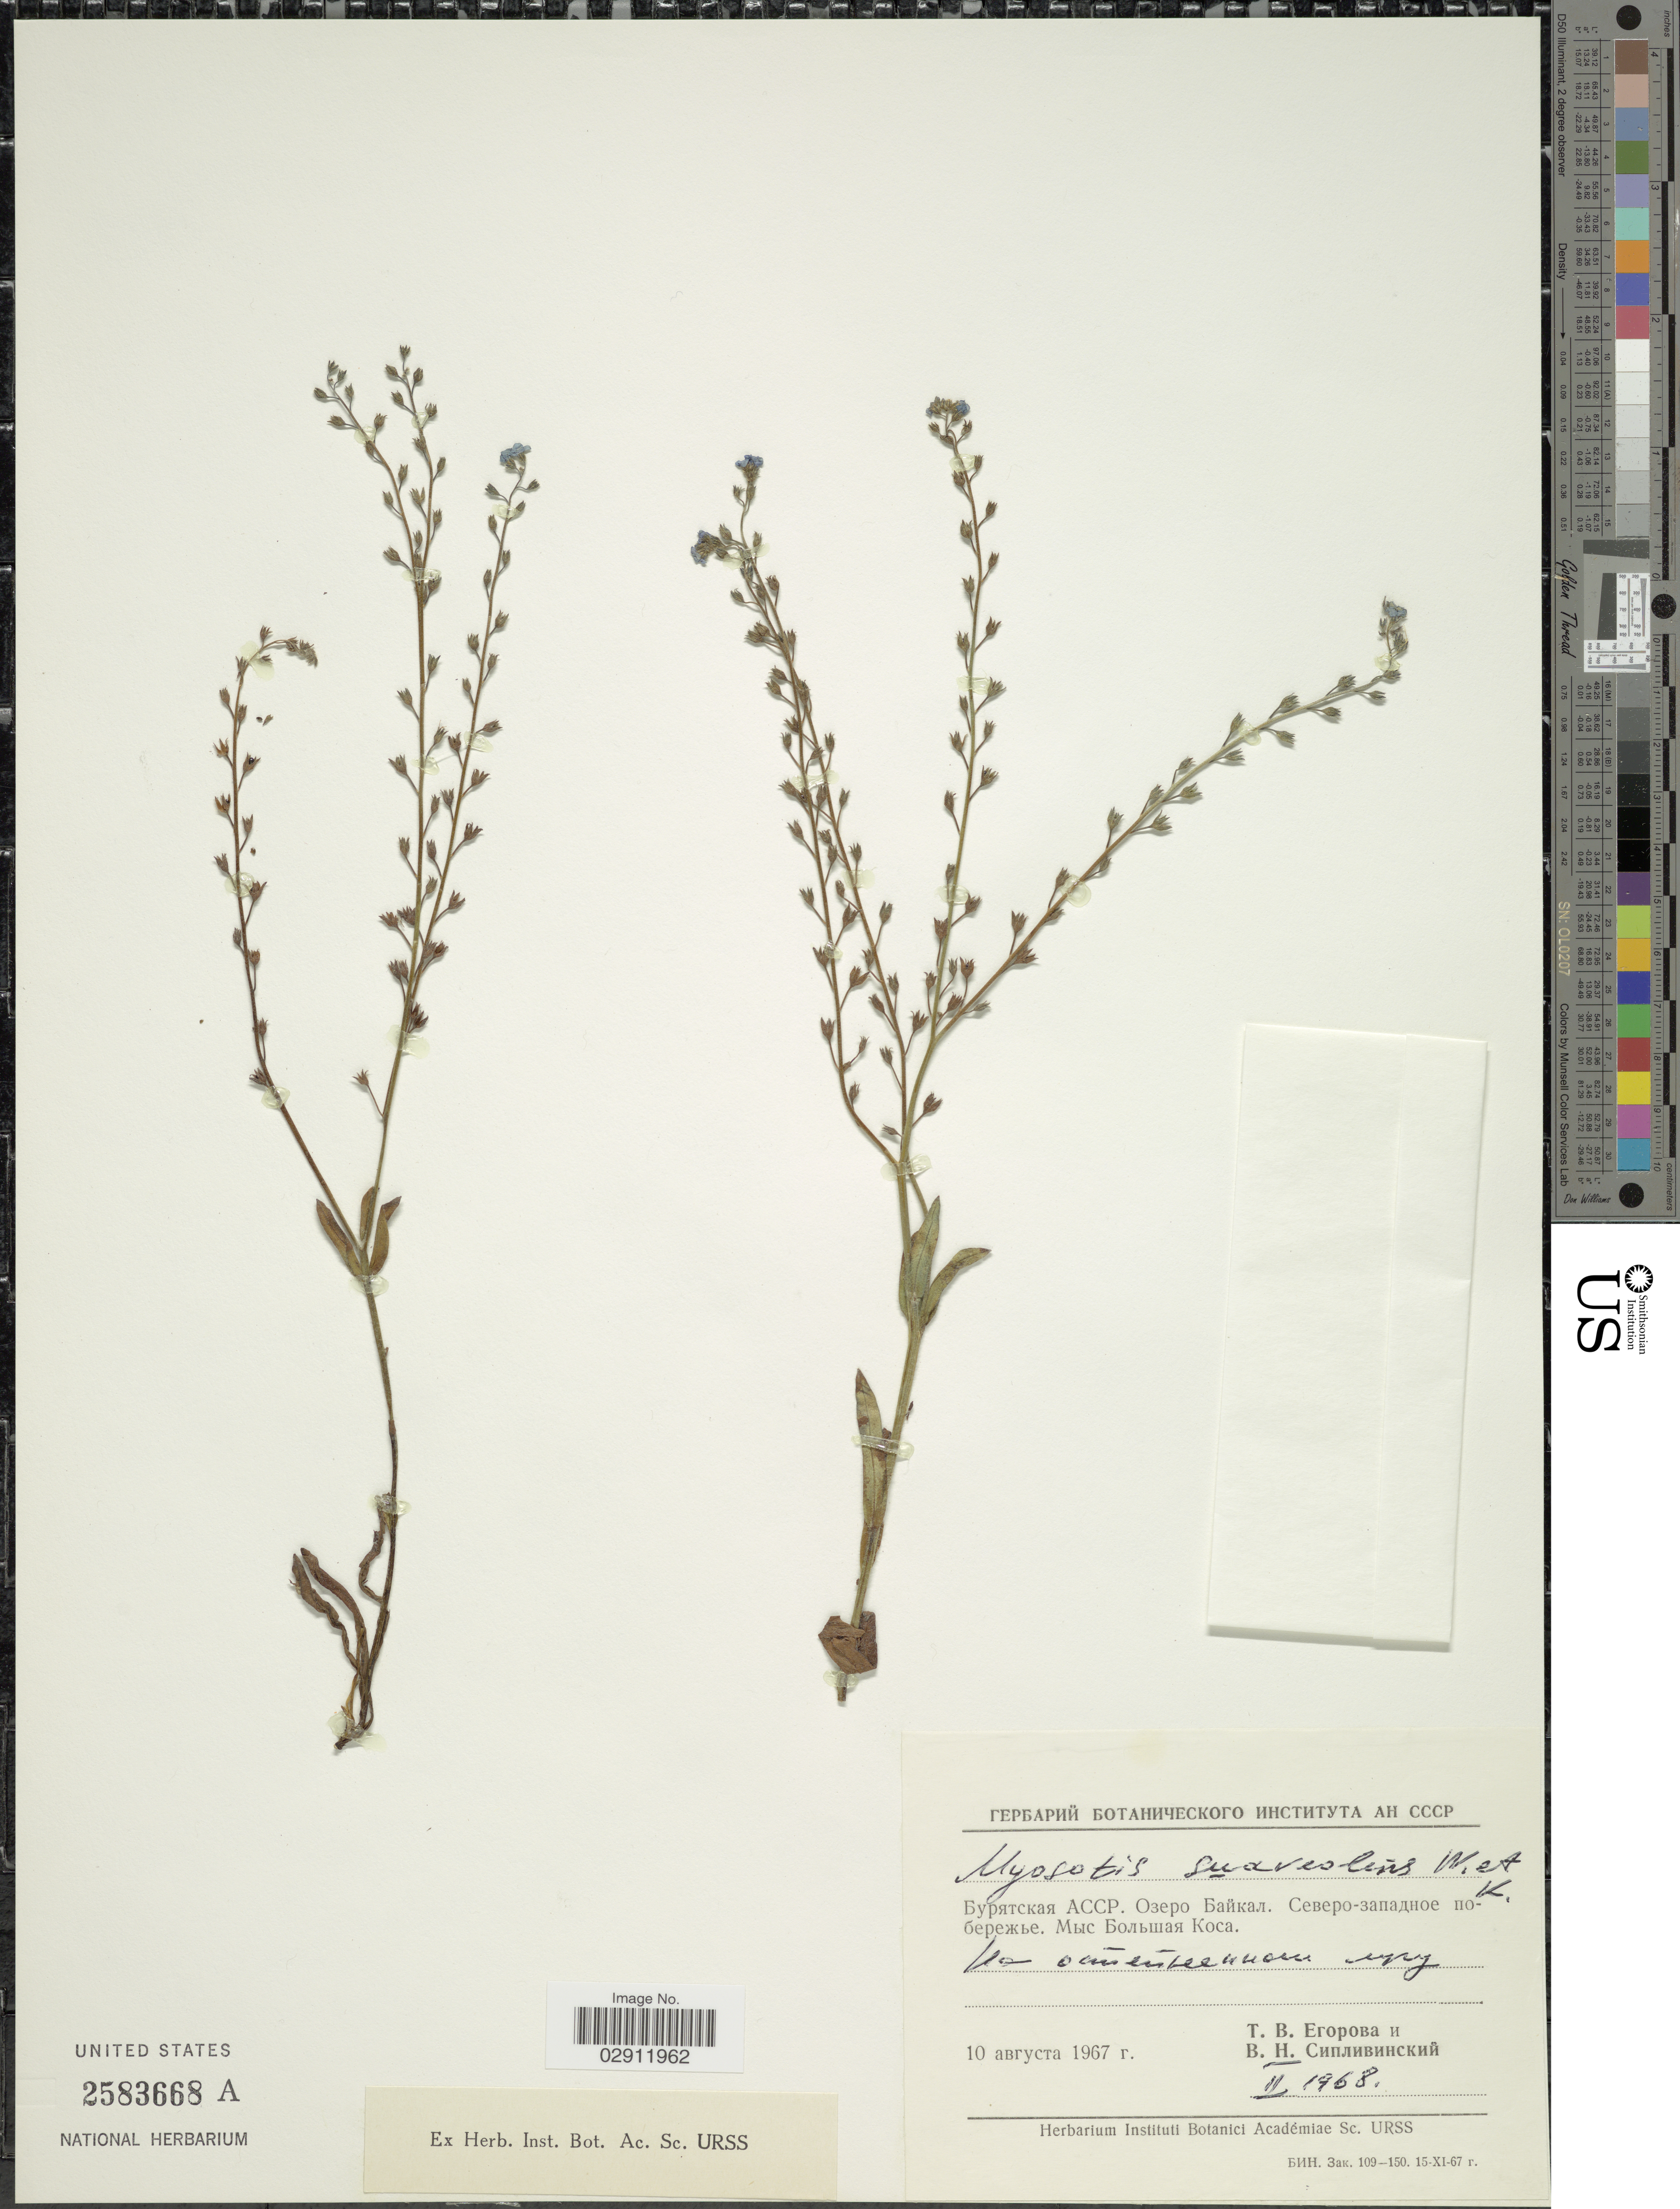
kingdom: Plantae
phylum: Tracheophyta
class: Magnoliopsida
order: Boraginales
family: Boraginaceae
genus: Myosotis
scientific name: Myosotis suaveolens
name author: Auct.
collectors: T. V. Egorova & V. Siplivinskiy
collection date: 1967-08-10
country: Russian Federation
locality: Lake Baikal, NW shore, Mys Bolshaya Kosa.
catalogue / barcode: US 2583668A